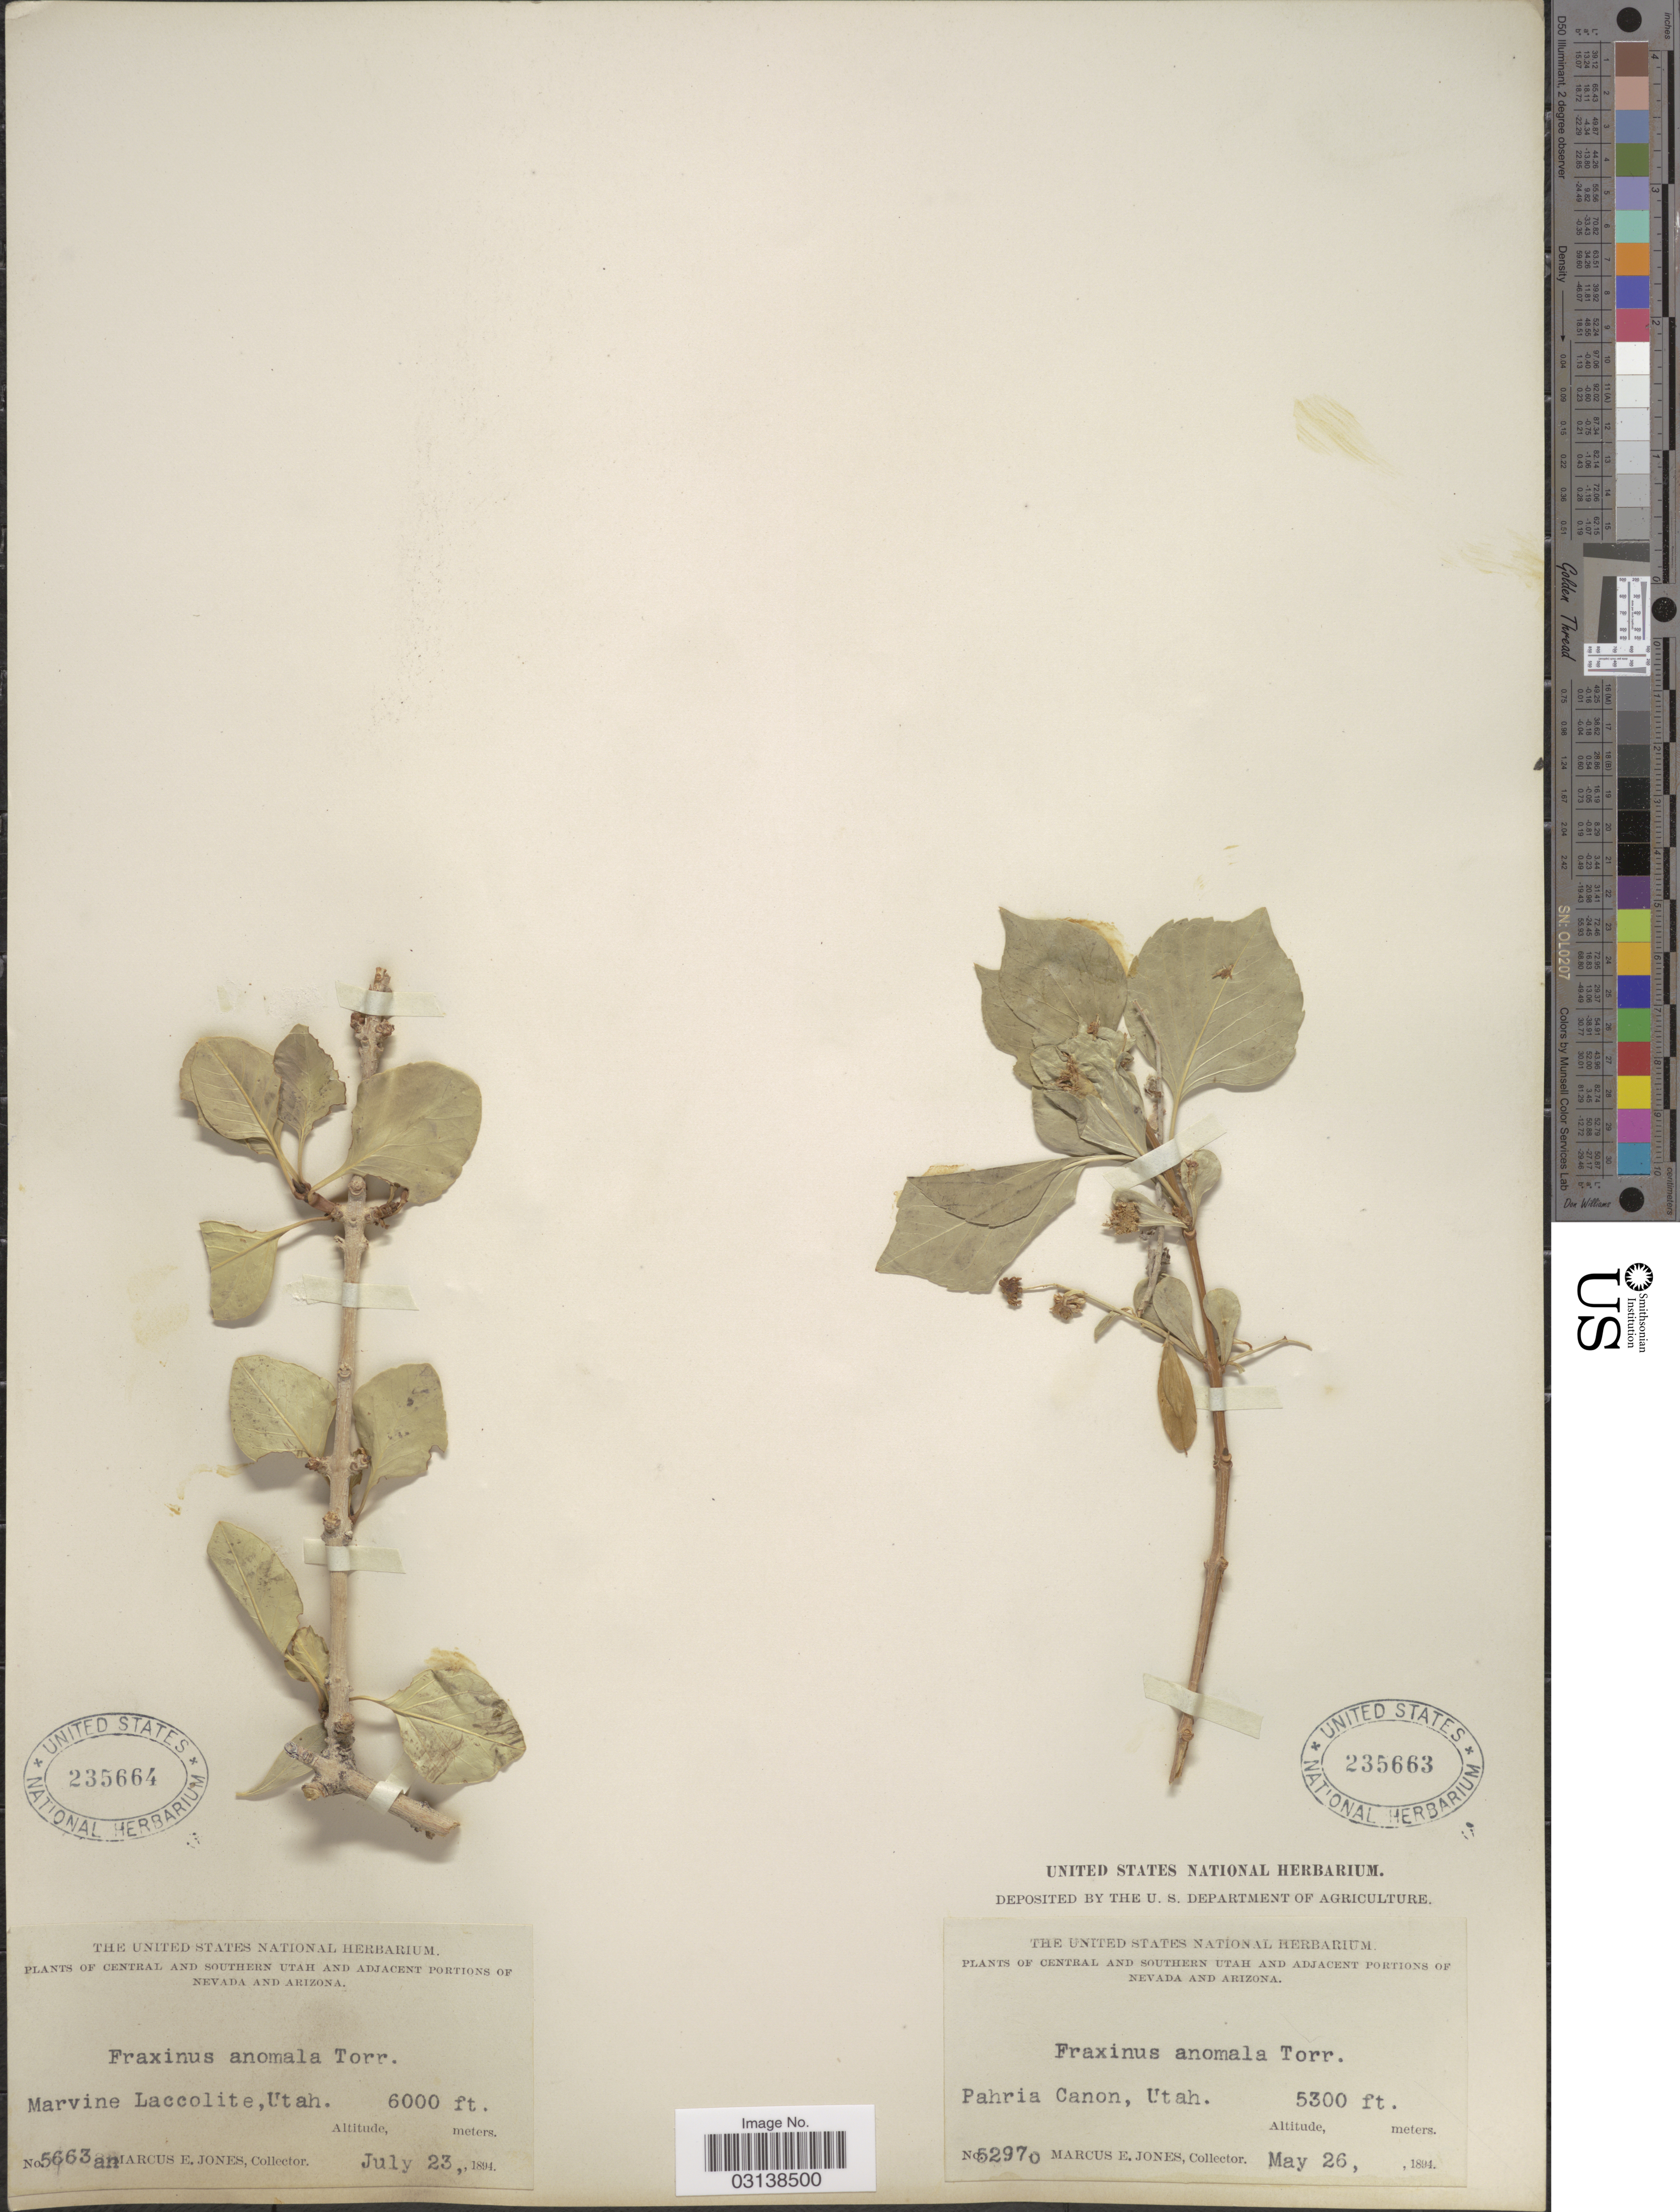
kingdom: Plantae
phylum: Tracheophyta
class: Magnoliopsida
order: Lamiales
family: Oleaceae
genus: Fraxinus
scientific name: Fraxinus anomala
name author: Torr. ex S. Watson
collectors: M. E. Jones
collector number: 52970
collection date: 1894-05-26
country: United States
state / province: Utah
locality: Central and Southern Utah, Pahria Canon.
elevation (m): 1615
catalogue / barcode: US 235663